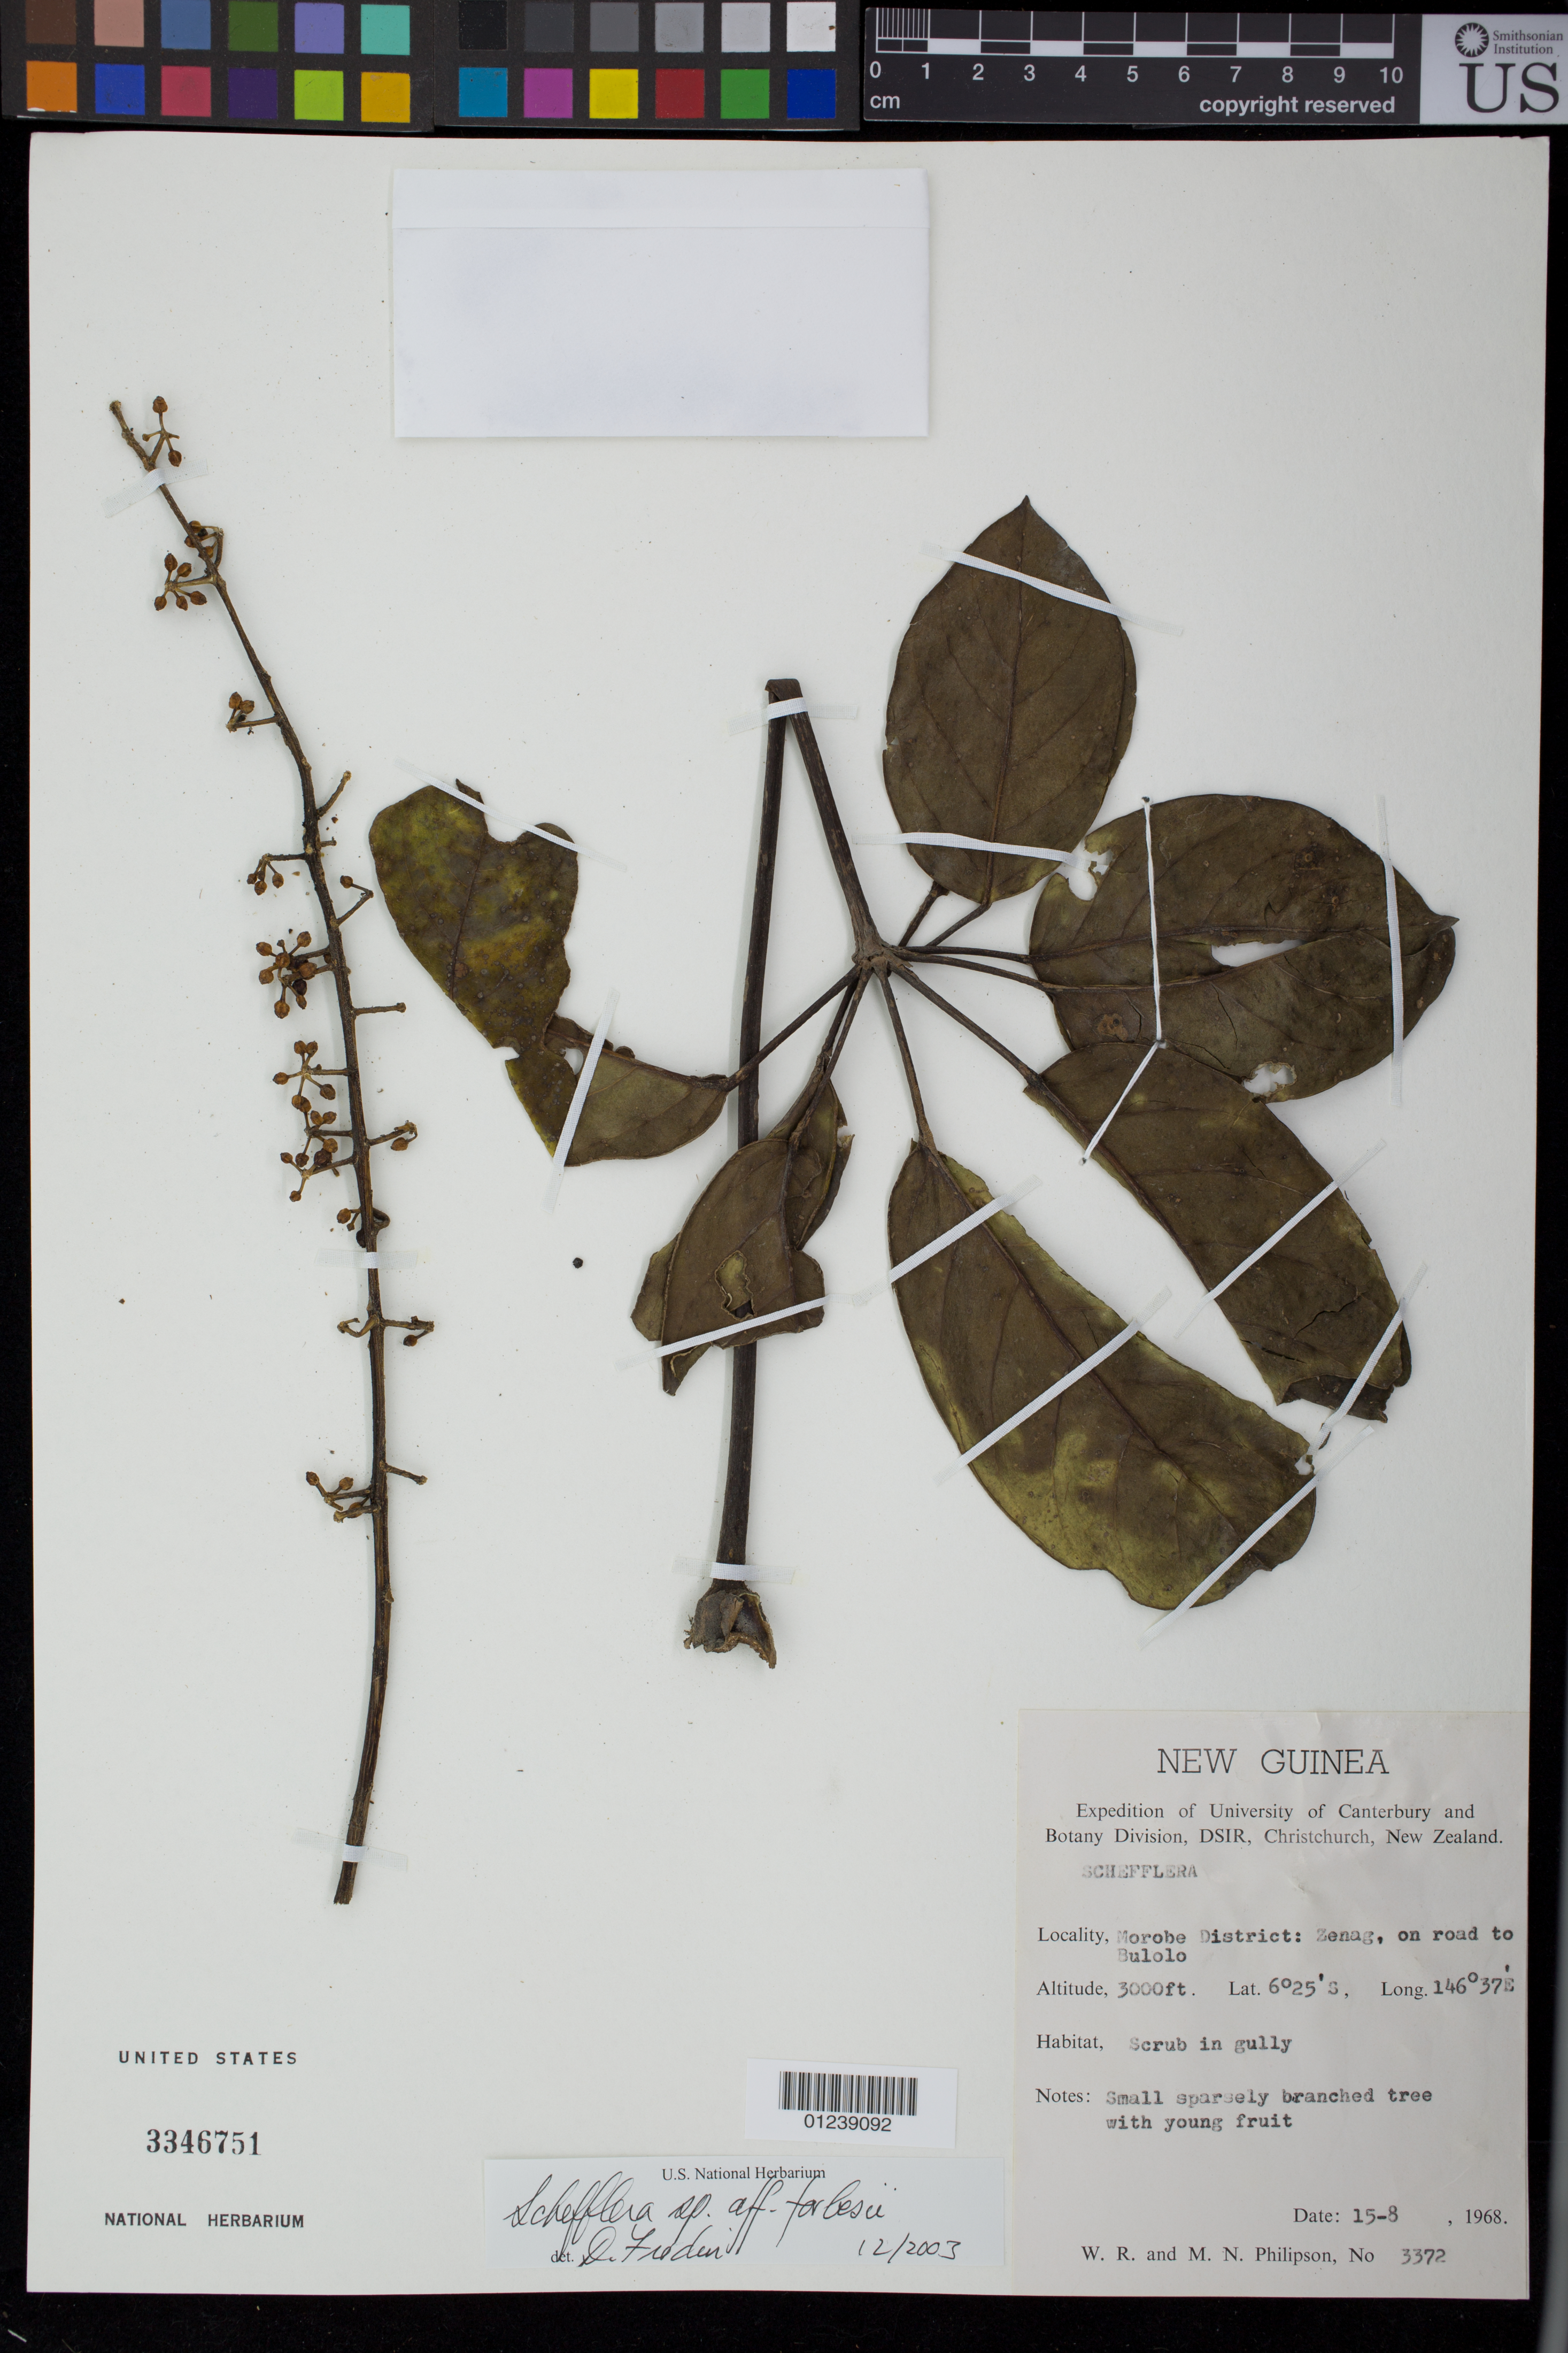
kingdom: Plantae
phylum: Tracheophyta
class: Magnoliopsida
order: Apiales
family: Araliaceae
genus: Heptapleurum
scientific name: Heptapleurum forbesii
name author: (Ridl.) Lowery & G. M. Plunkett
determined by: Wagner, W. L., (BOT), Smithsonian Institution - National Museum of Natural History (UNITED STATES)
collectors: W. R. Philipson & M. Philipson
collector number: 3372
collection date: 1968-08-15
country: Papua New Guinea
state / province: Morobe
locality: Zenag, on road to Bulolo. Scrub in gully.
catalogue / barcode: US 3346751